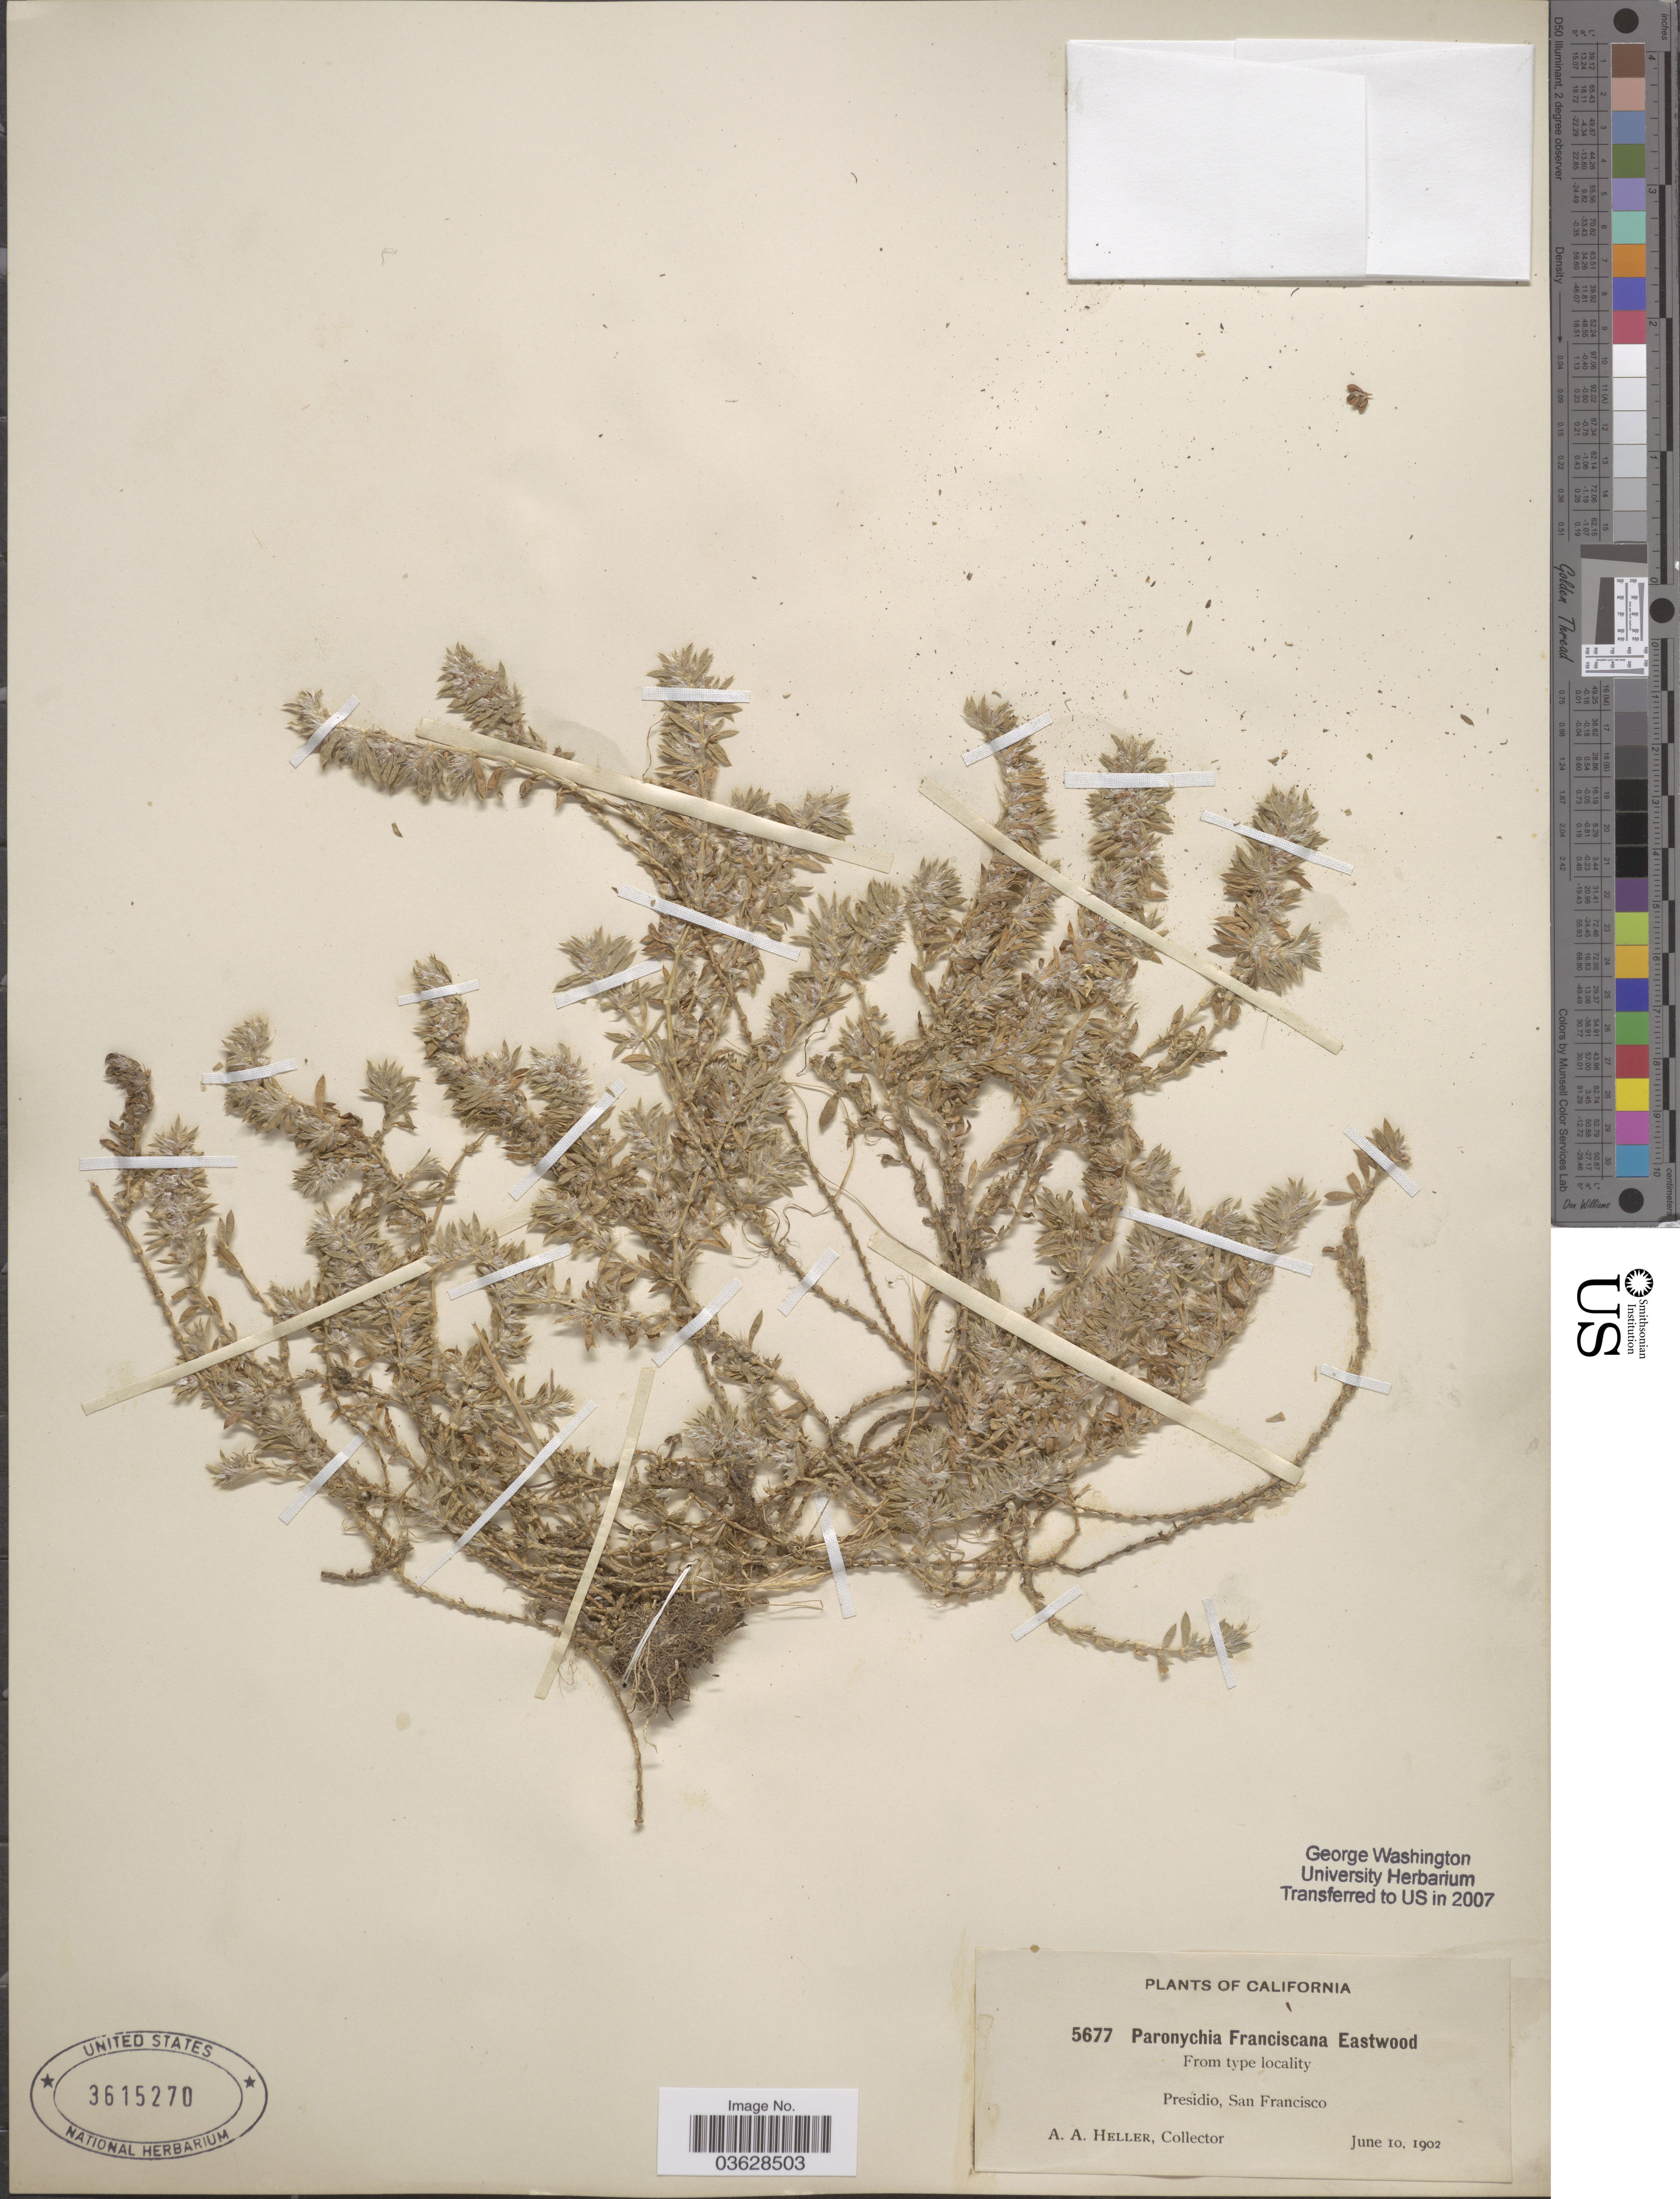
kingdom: Plantae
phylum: Tracheophyta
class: Magnoliopsida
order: Caryophyllales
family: Caryophyllaceae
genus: Paronychia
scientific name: Paronychia franciscana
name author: Eastw.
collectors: A. A. Heller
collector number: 5677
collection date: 1902-06-10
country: United States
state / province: California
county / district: San Francisco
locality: Presidio, San Francisco.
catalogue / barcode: US 3615270